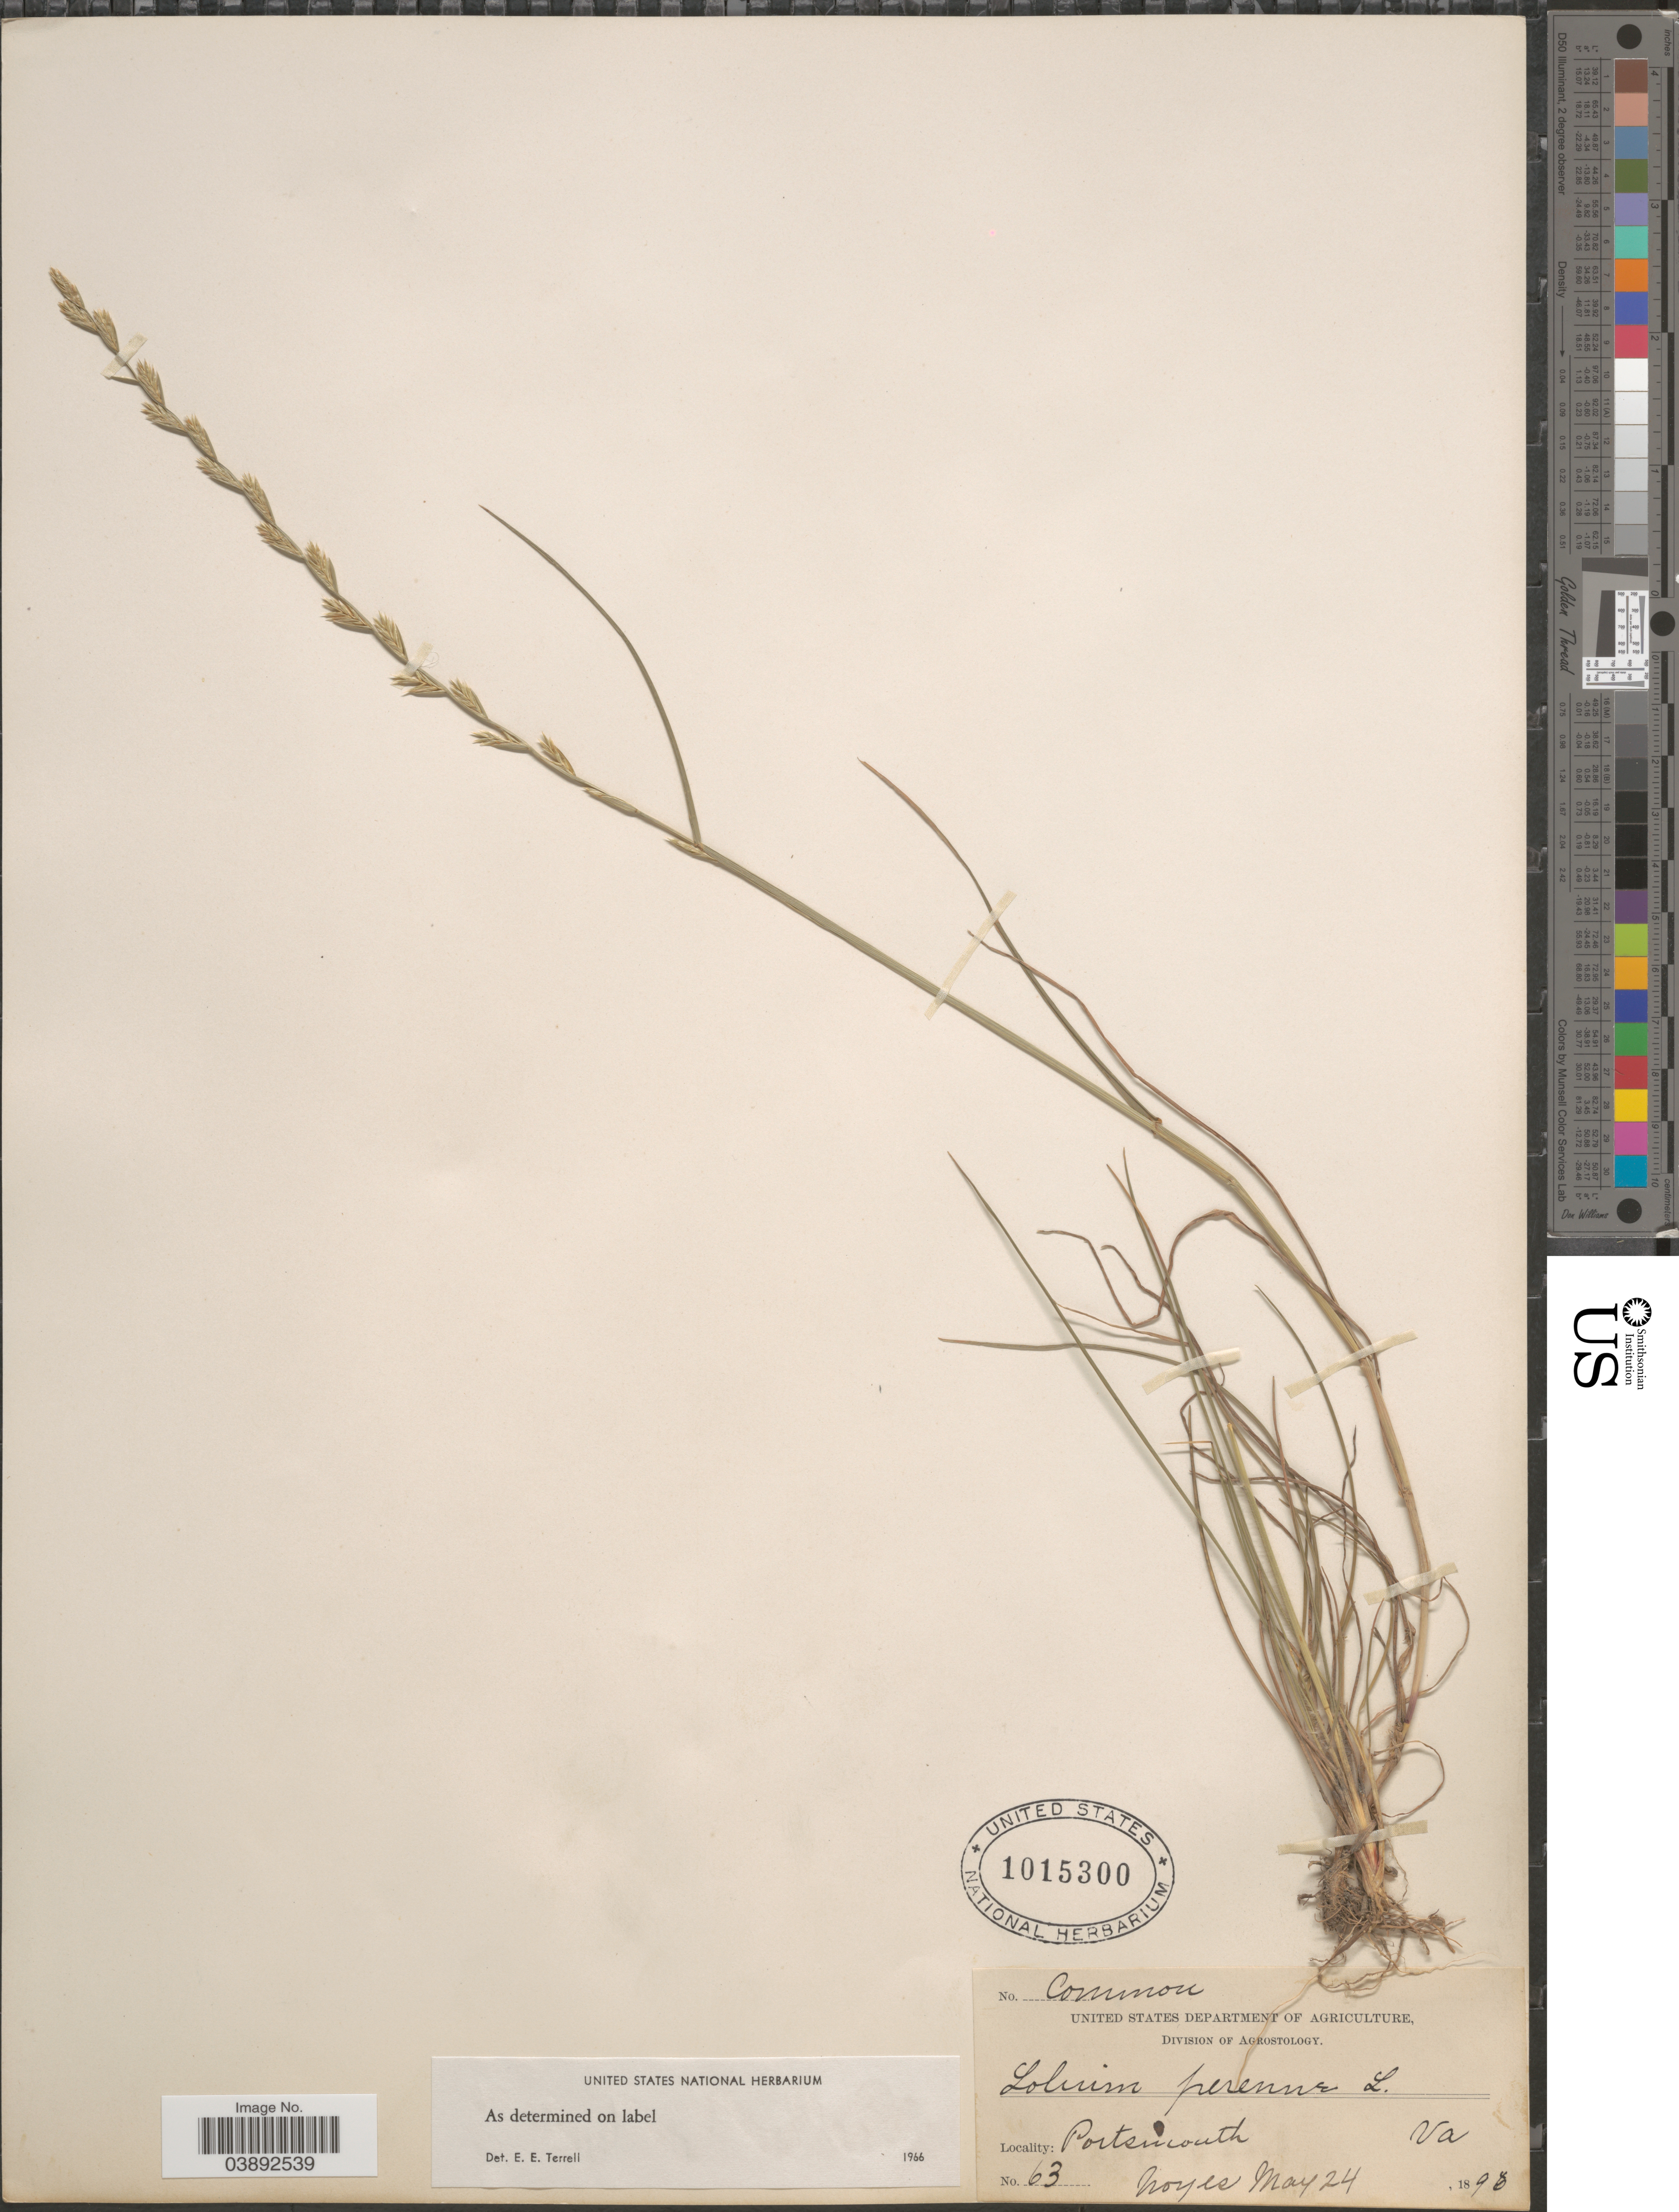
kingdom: Plantae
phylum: Tracheophyta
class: Liliopsida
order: Poales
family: Poaceae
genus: Lolium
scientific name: Lolium perenne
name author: L.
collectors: Noyes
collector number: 63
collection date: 1896-05-24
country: United States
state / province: Virginia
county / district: City of Portsmouth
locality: Portsmouth.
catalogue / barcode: US 1015300